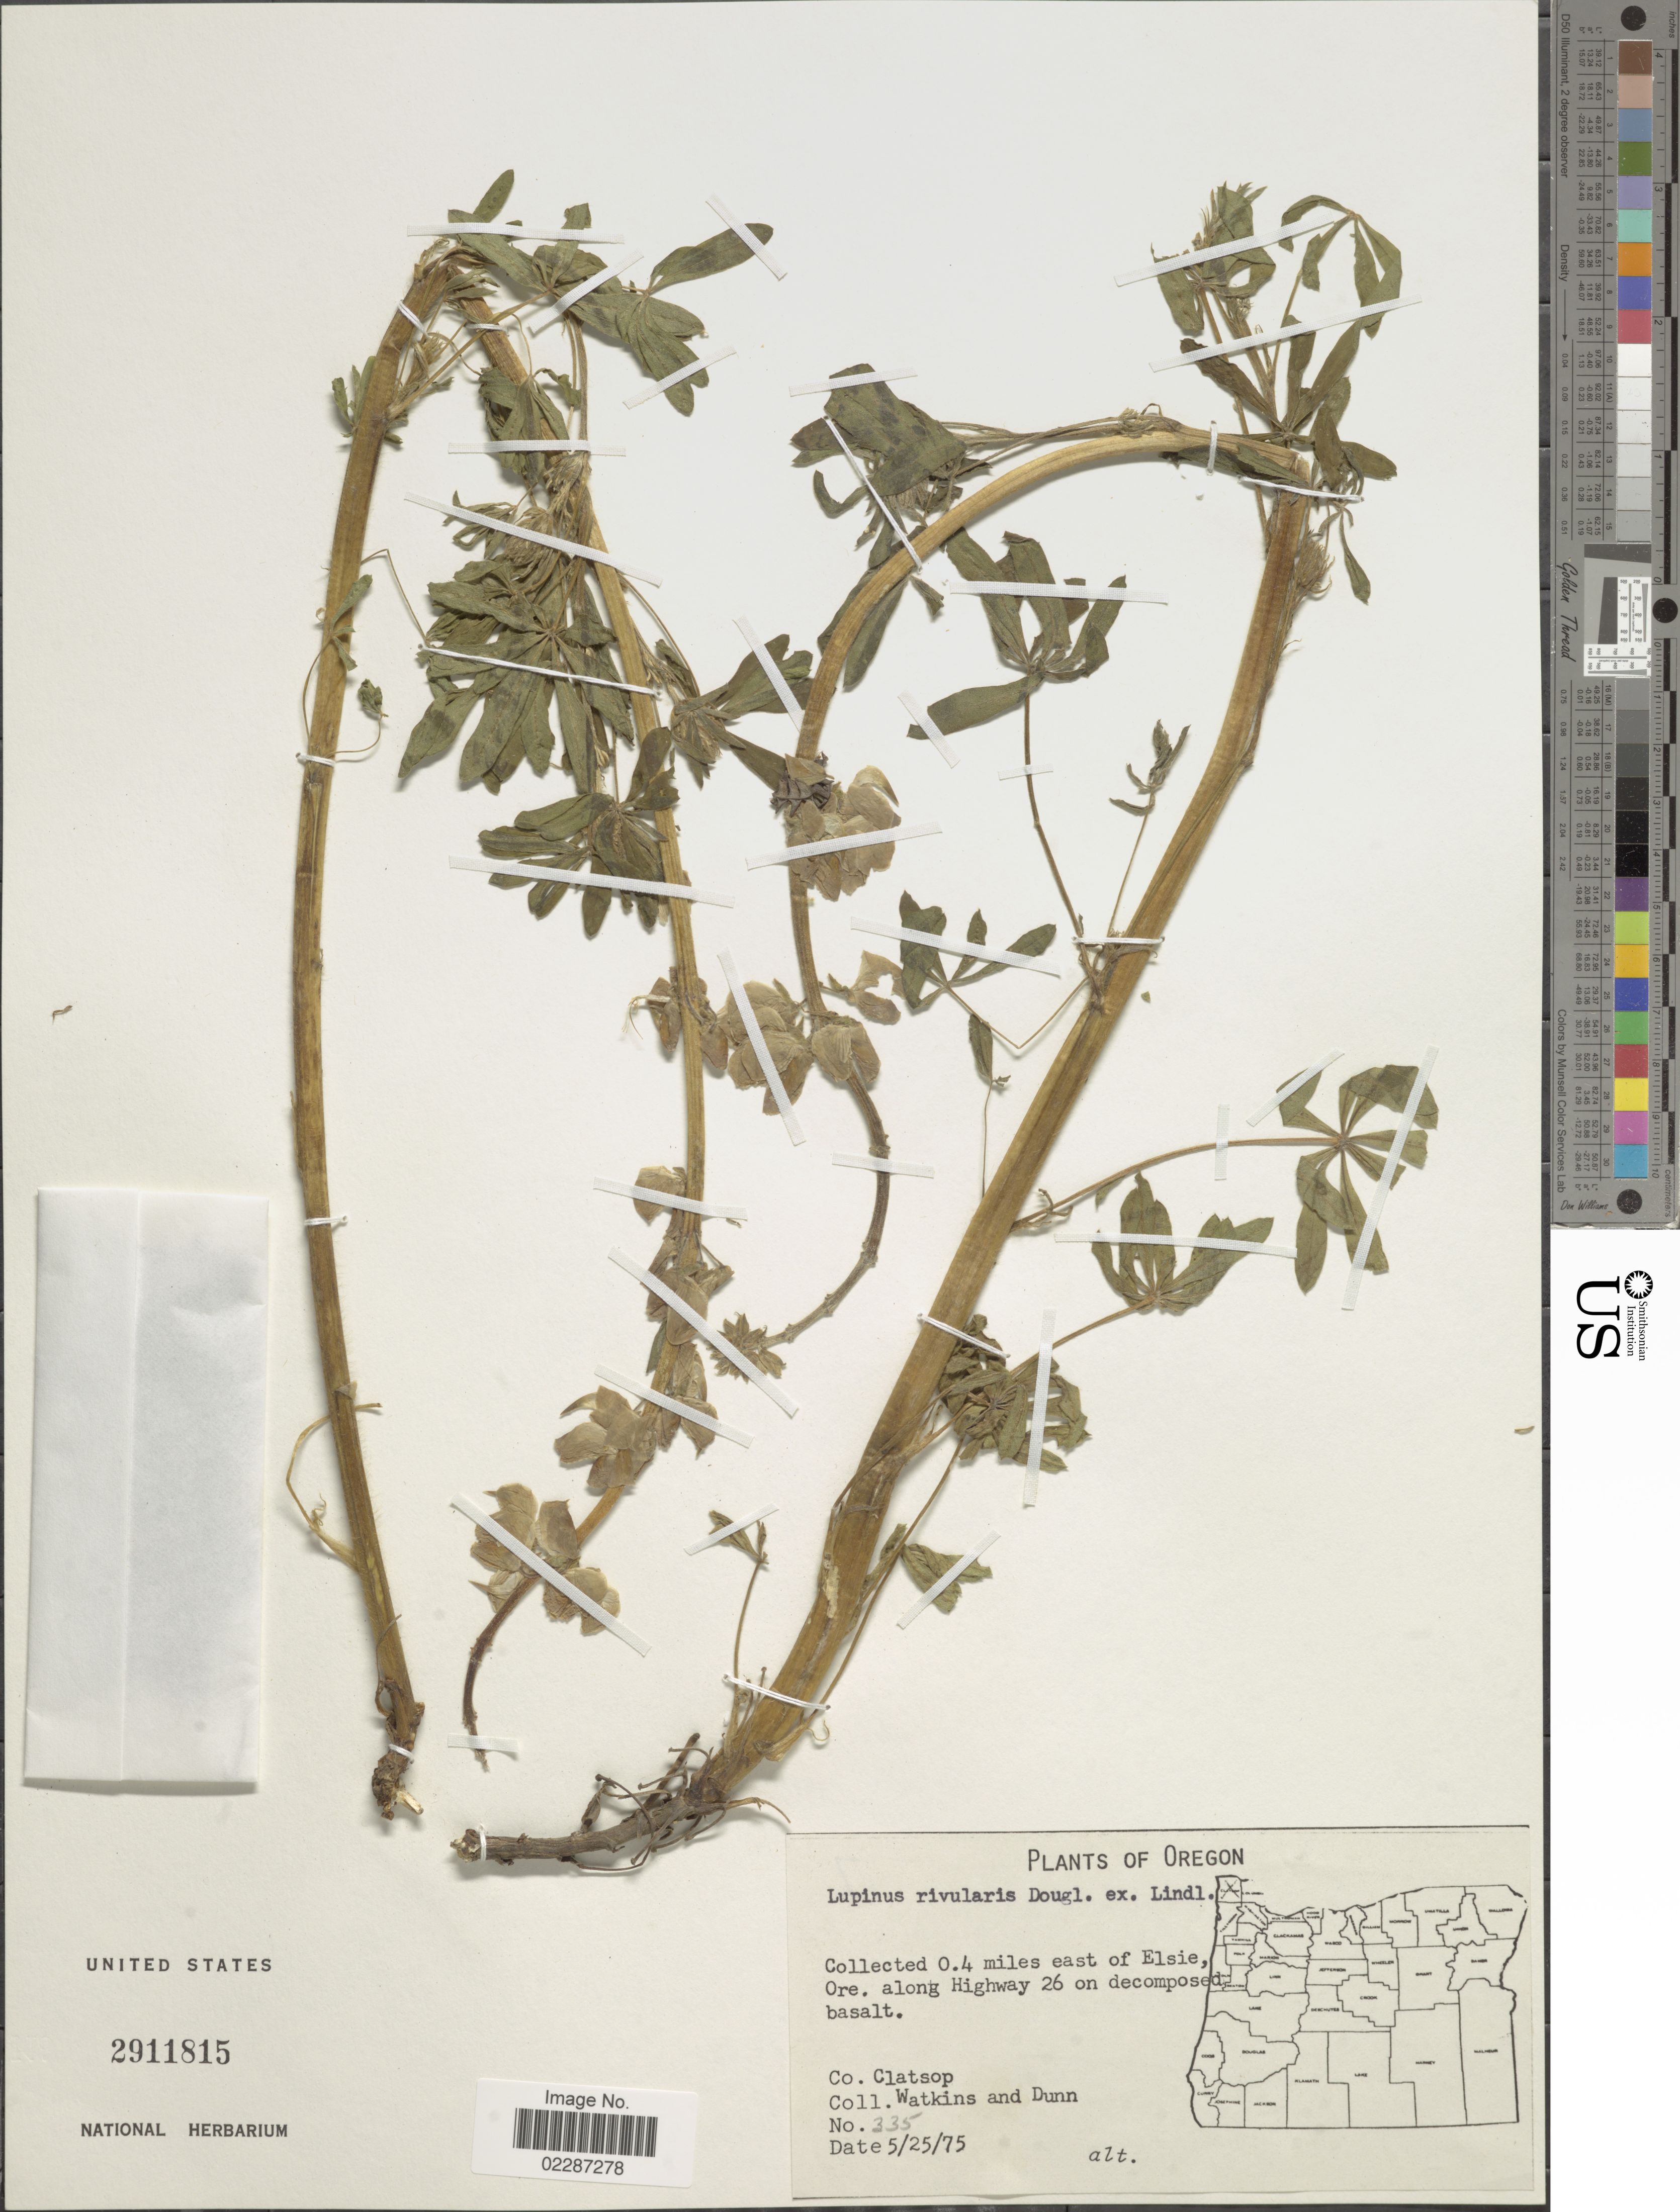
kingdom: Plantae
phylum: Tracheophyta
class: Magnoliopsida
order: Fabales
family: Fabaceae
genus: Lupinus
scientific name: Lupinus rivularis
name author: Lindl.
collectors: Watkins, -- & Dunn, --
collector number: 335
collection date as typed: Transcribed d/m/y: 25/5/75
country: United States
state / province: Oregon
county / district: Clatsop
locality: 0.4 miles east of Elsie, Ore. along Highway 26 on decomposed basalt, Co. Clatsop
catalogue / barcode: US 2911815